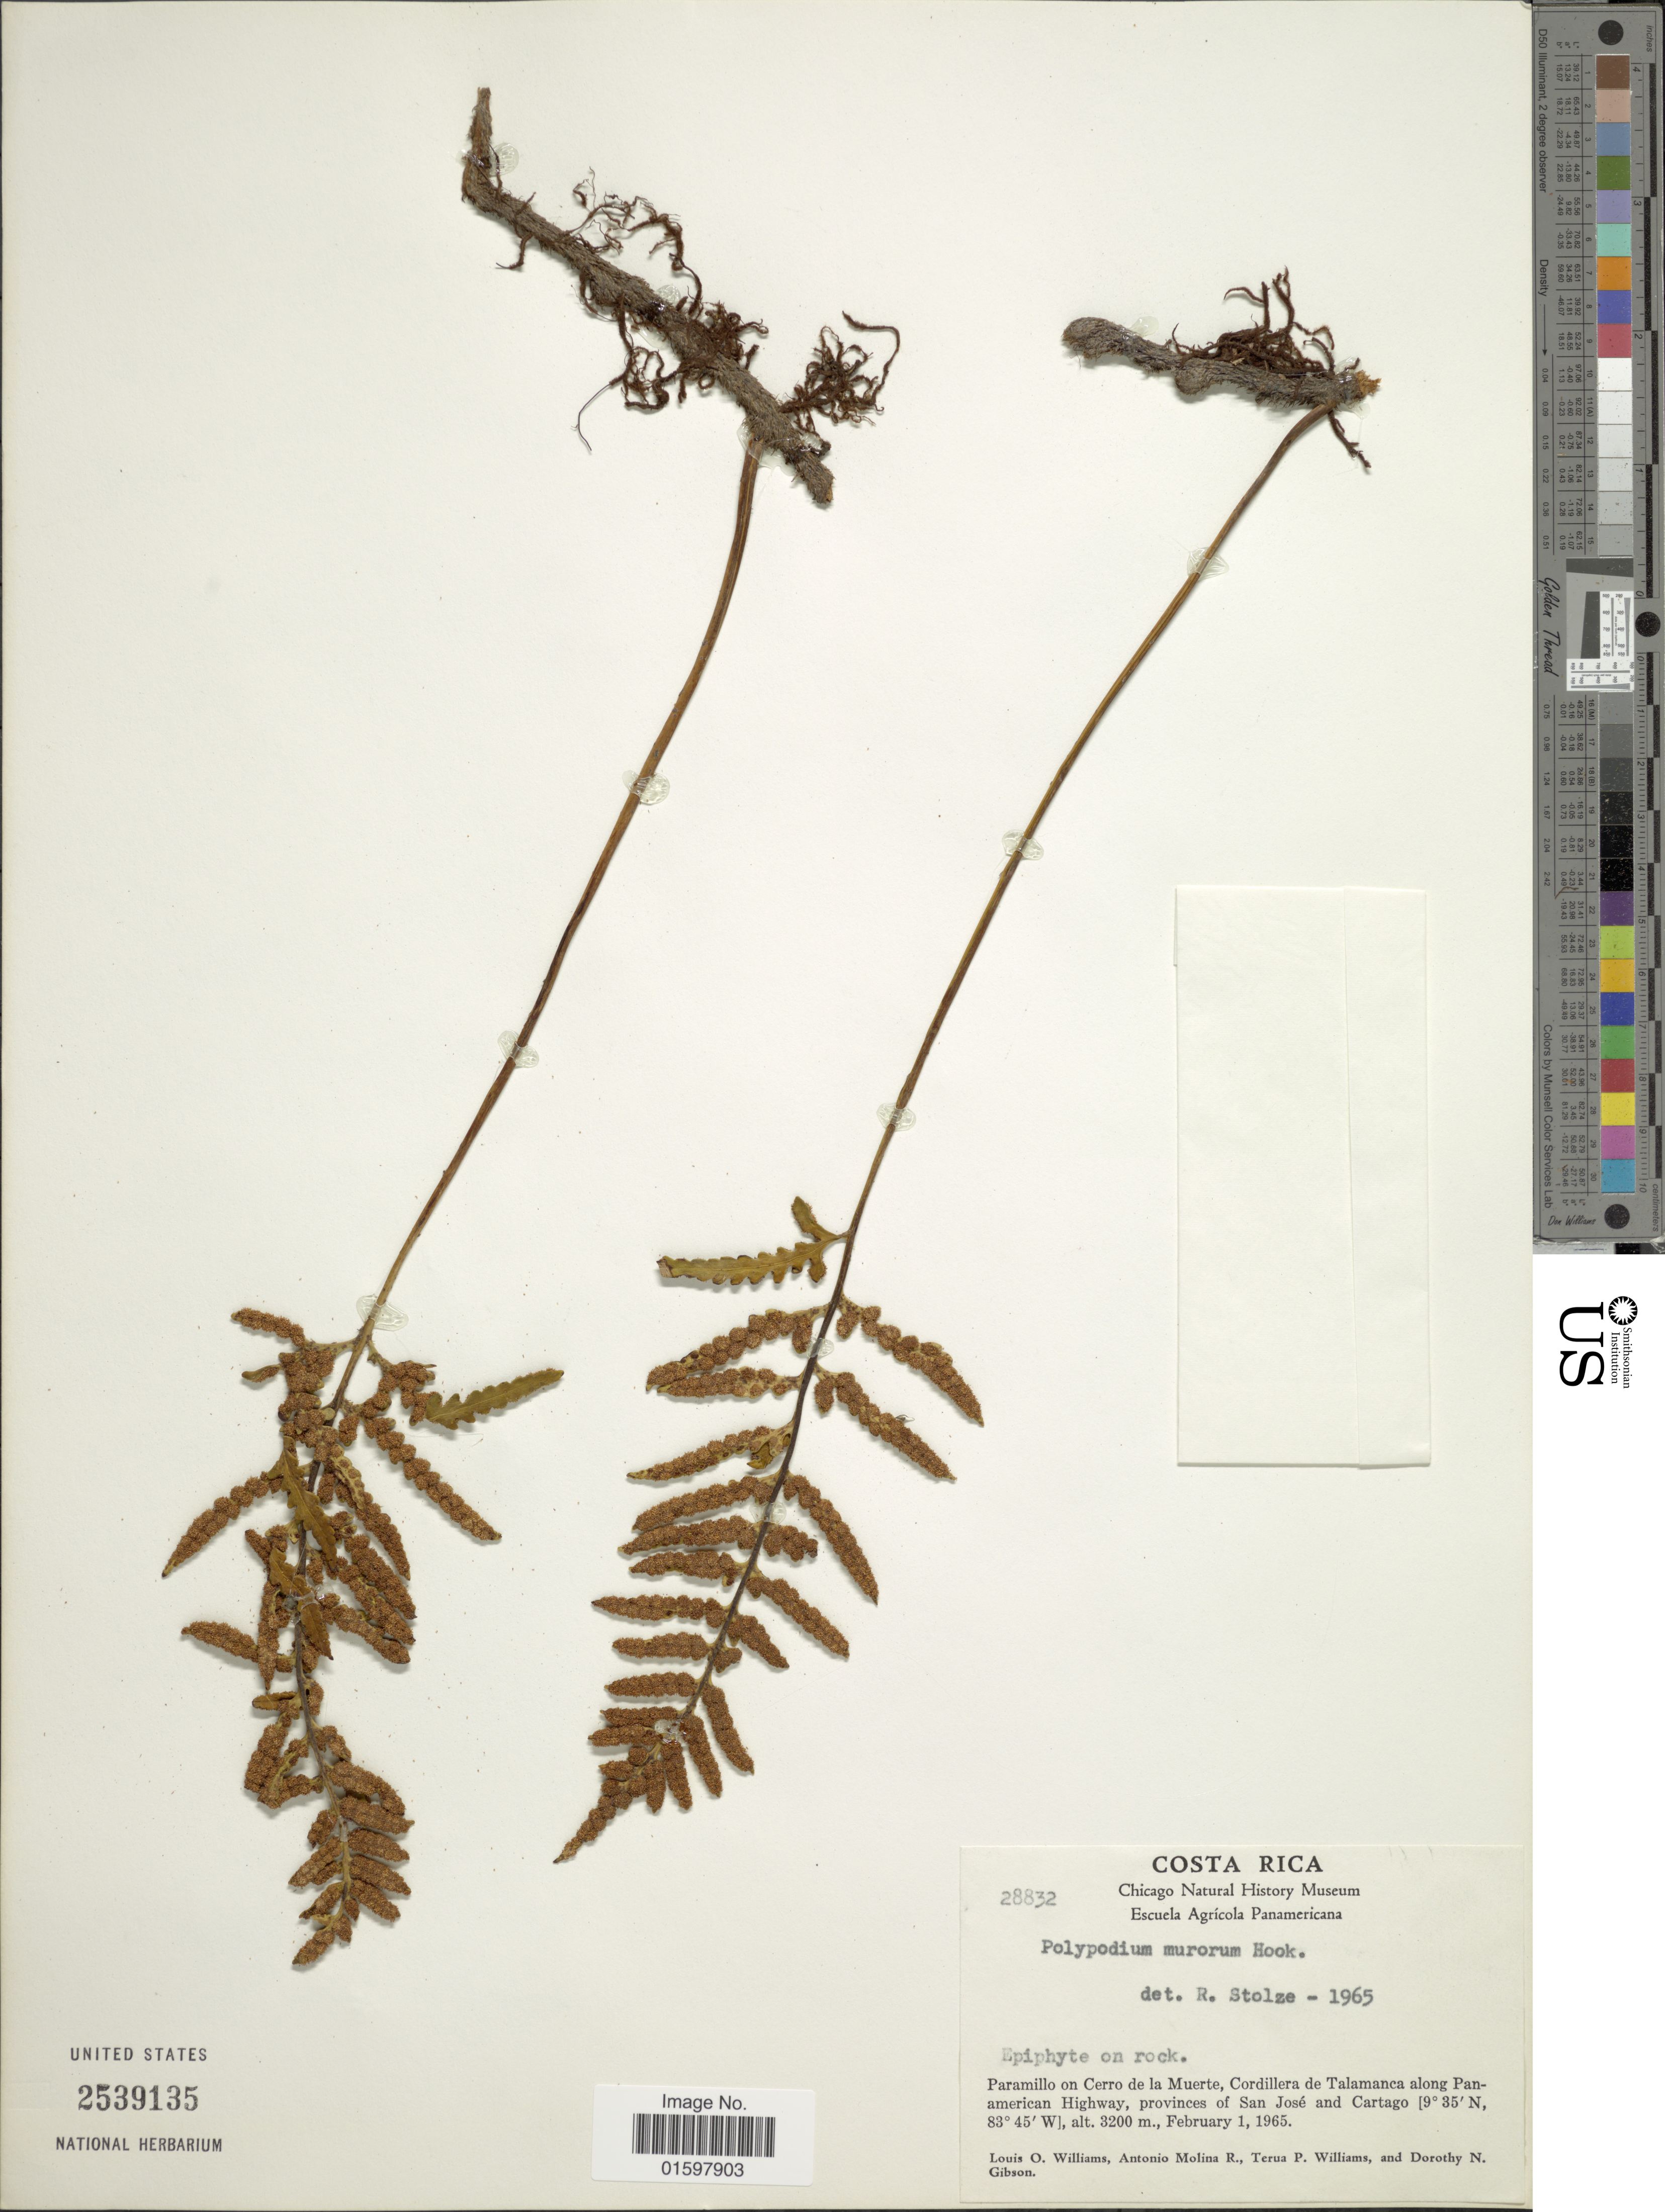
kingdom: Plantae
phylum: Tracheophyta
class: Polypodiopsida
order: Polypodiales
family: Polypodiaceae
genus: Pleopeltis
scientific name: Pleopeltis murorum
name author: (Hook.) A.R. Sm. & Tejero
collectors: L. O. Williams, A. Molina R., T. P. Williams & D. N. Gibson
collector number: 28832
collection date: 1965-02-01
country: Costa Rica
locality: Paramillo on Cerro de la Muerte, Cordillera de Talamanca along Panamerican Highway, provinces of San José and Cartago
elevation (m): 3200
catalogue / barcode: US 2539135